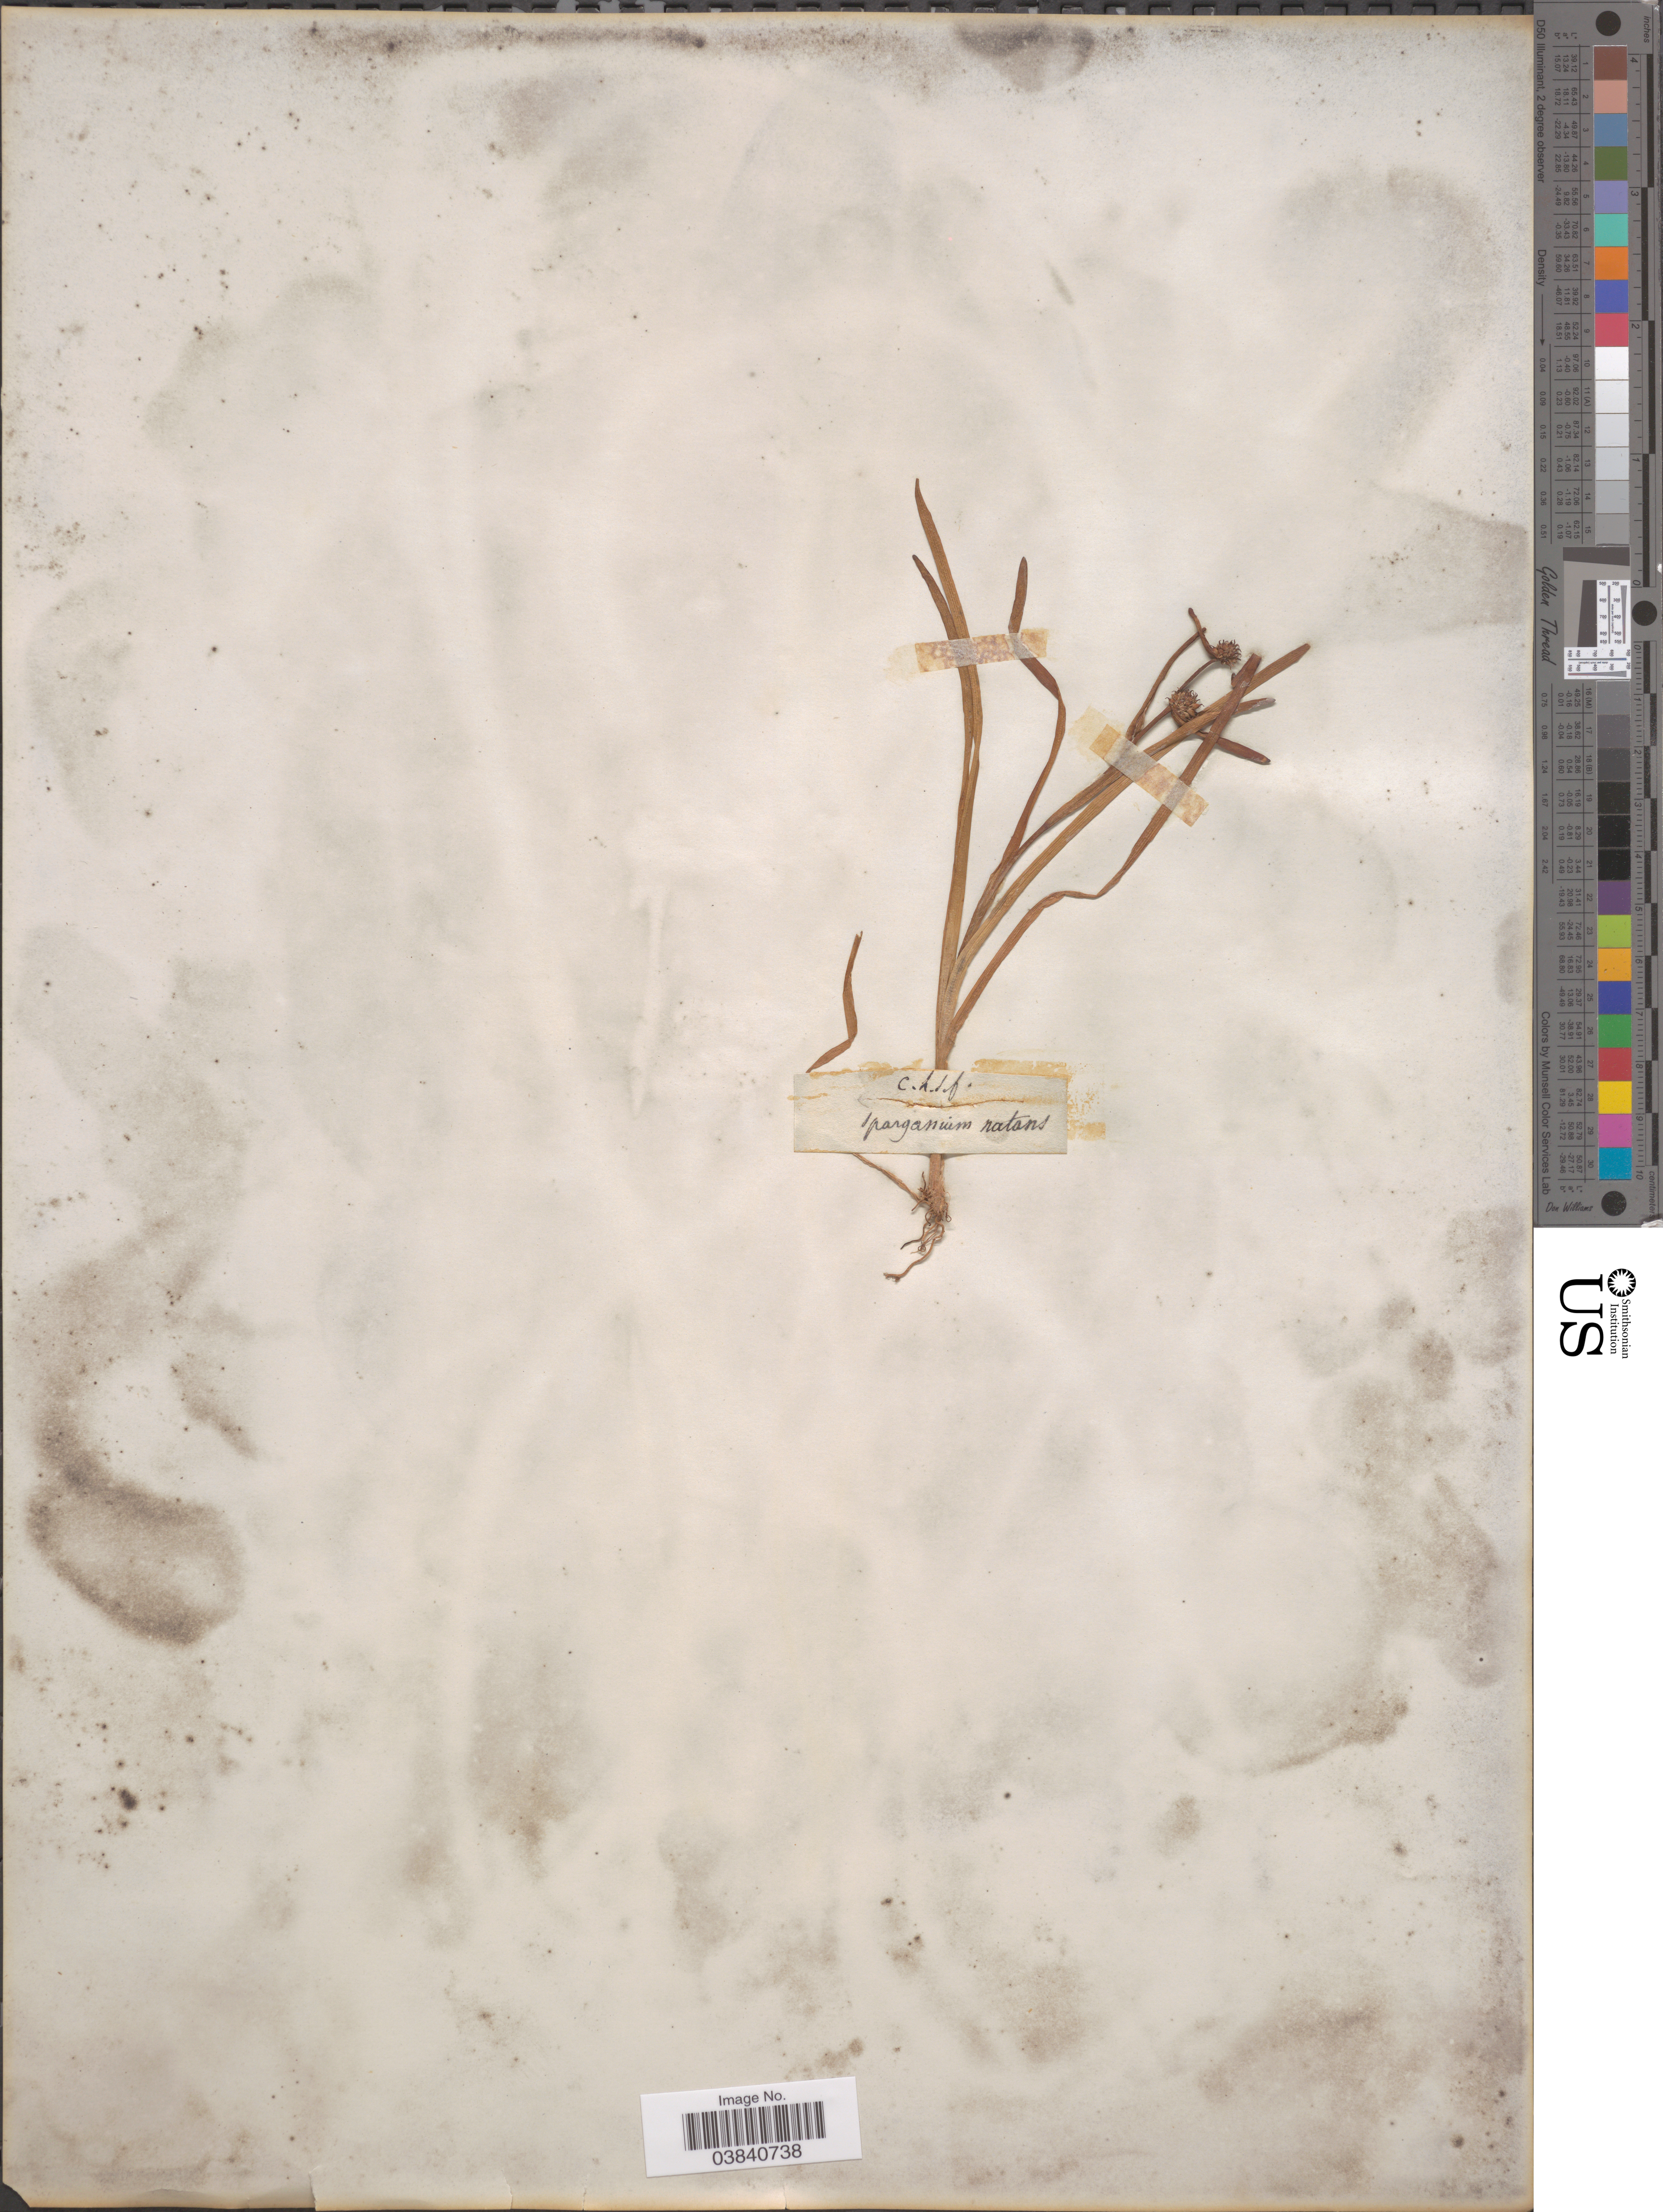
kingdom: Plantae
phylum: Tracheophyta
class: Liliopsida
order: Poales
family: Typhaceae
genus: Sparganium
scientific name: Sparganium natans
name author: L.